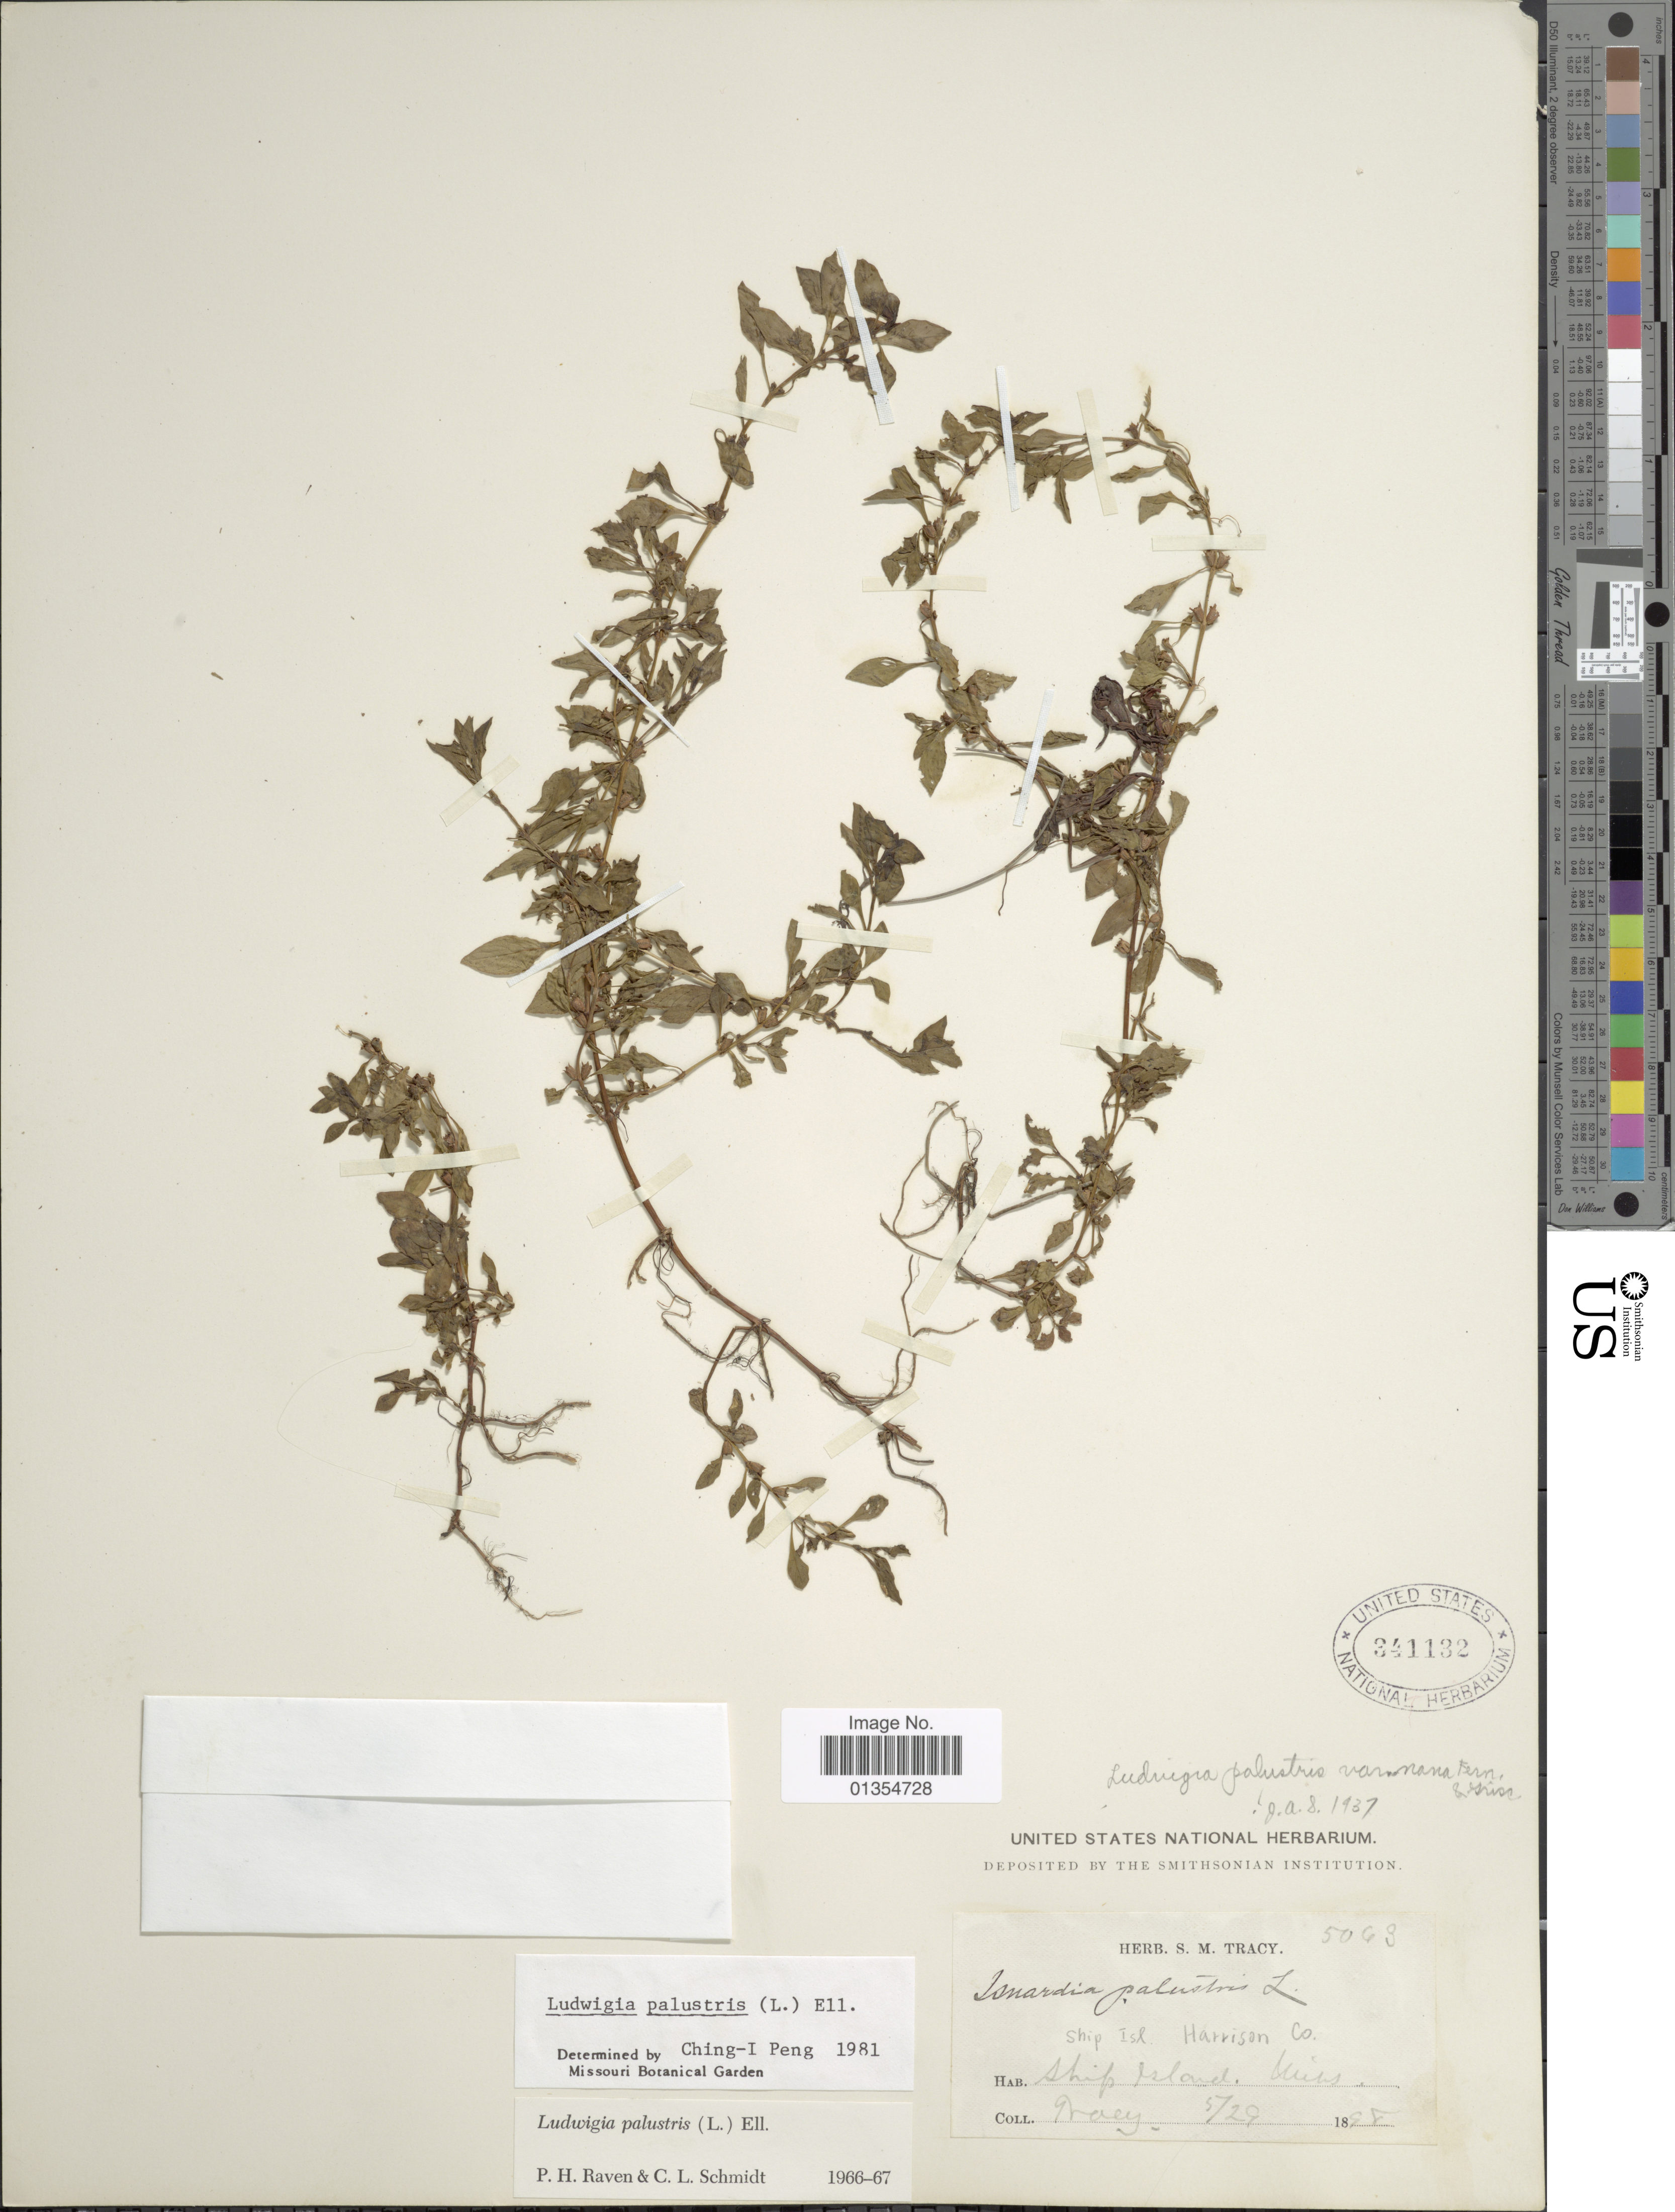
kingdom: Plantae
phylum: Tracheophyta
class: Magnoliopsida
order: Myrtales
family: Onagraceae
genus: Ludwigia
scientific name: Ludwigia palustris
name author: (L.) Elliott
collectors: S. M. Tracy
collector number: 5043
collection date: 1898-07-29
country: United States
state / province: Mississippi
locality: Ship Island, Harrison County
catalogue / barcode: US 341132